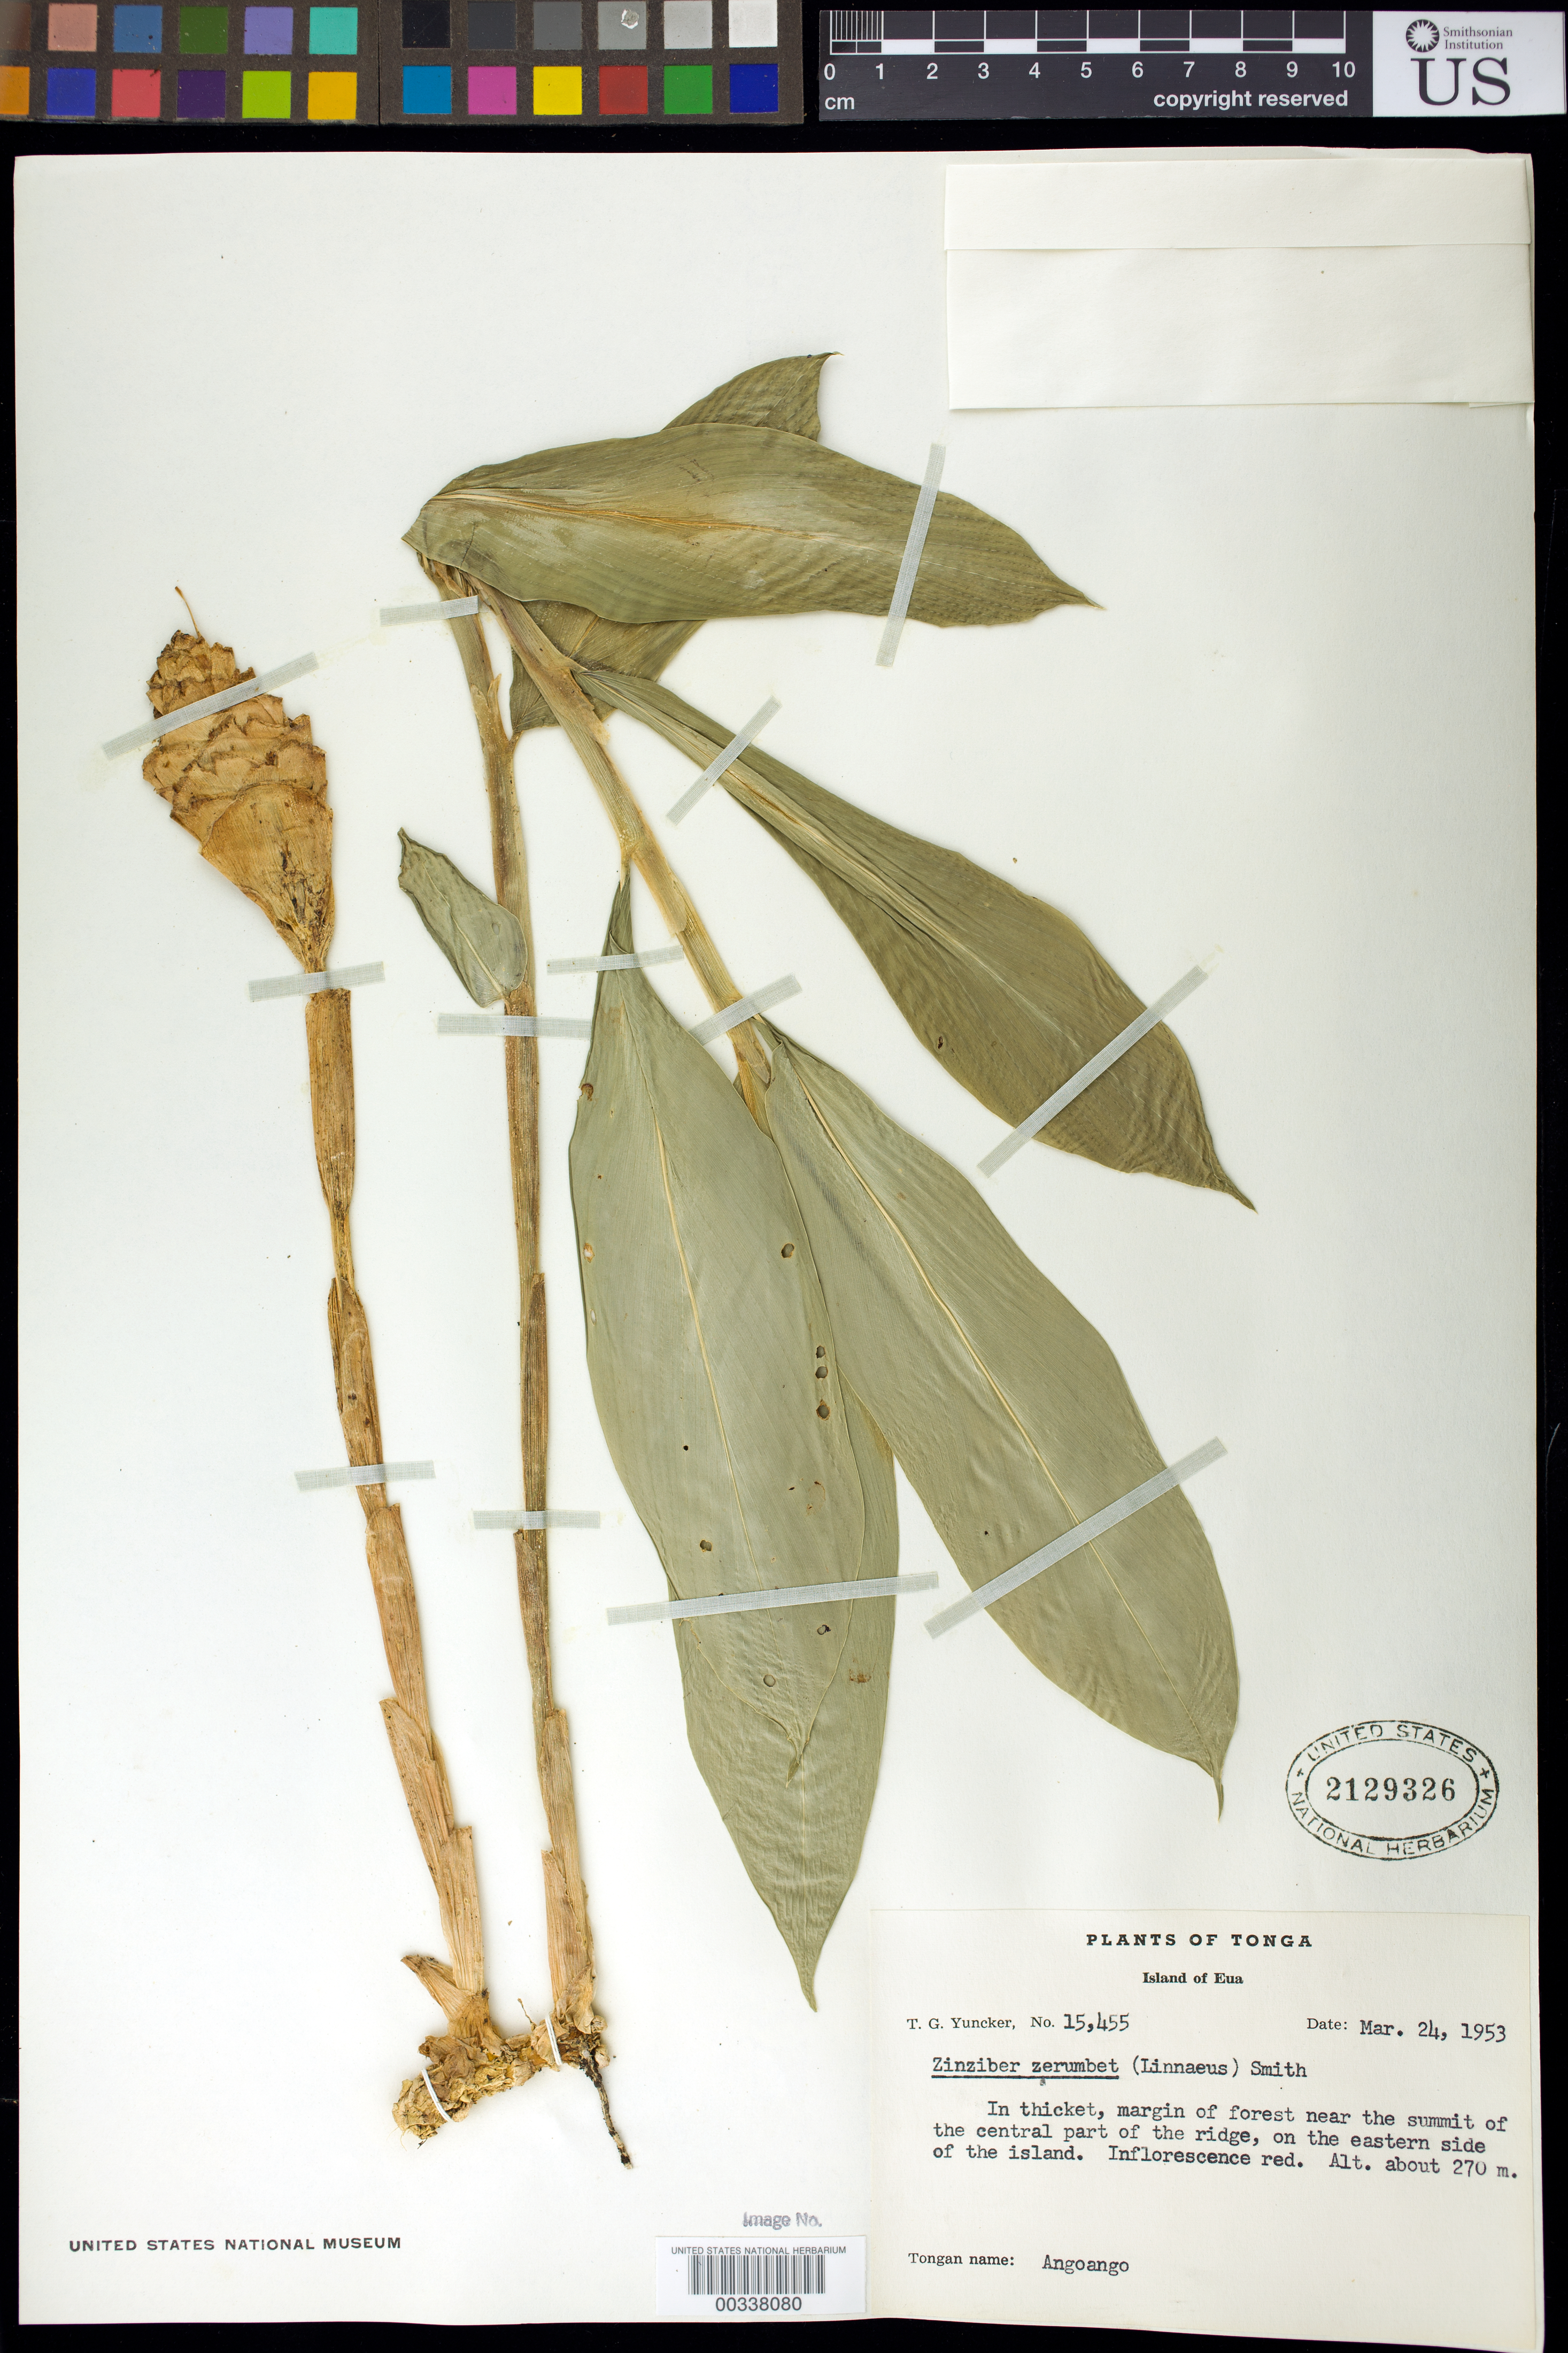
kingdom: Plantae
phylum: Tracheophyta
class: Liliopsida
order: Zingiberales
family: Zingiberaceae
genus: Zingiber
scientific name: Zingiber zerumbet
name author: (L.) Sm.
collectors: T. G. Yuncker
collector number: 15455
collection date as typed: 24 Mar 1953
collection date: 1953-03-24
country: Tonga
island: Eua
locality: Near summit of central part of ridge, on eastern side of island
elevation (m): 270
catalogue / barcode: US 2129326